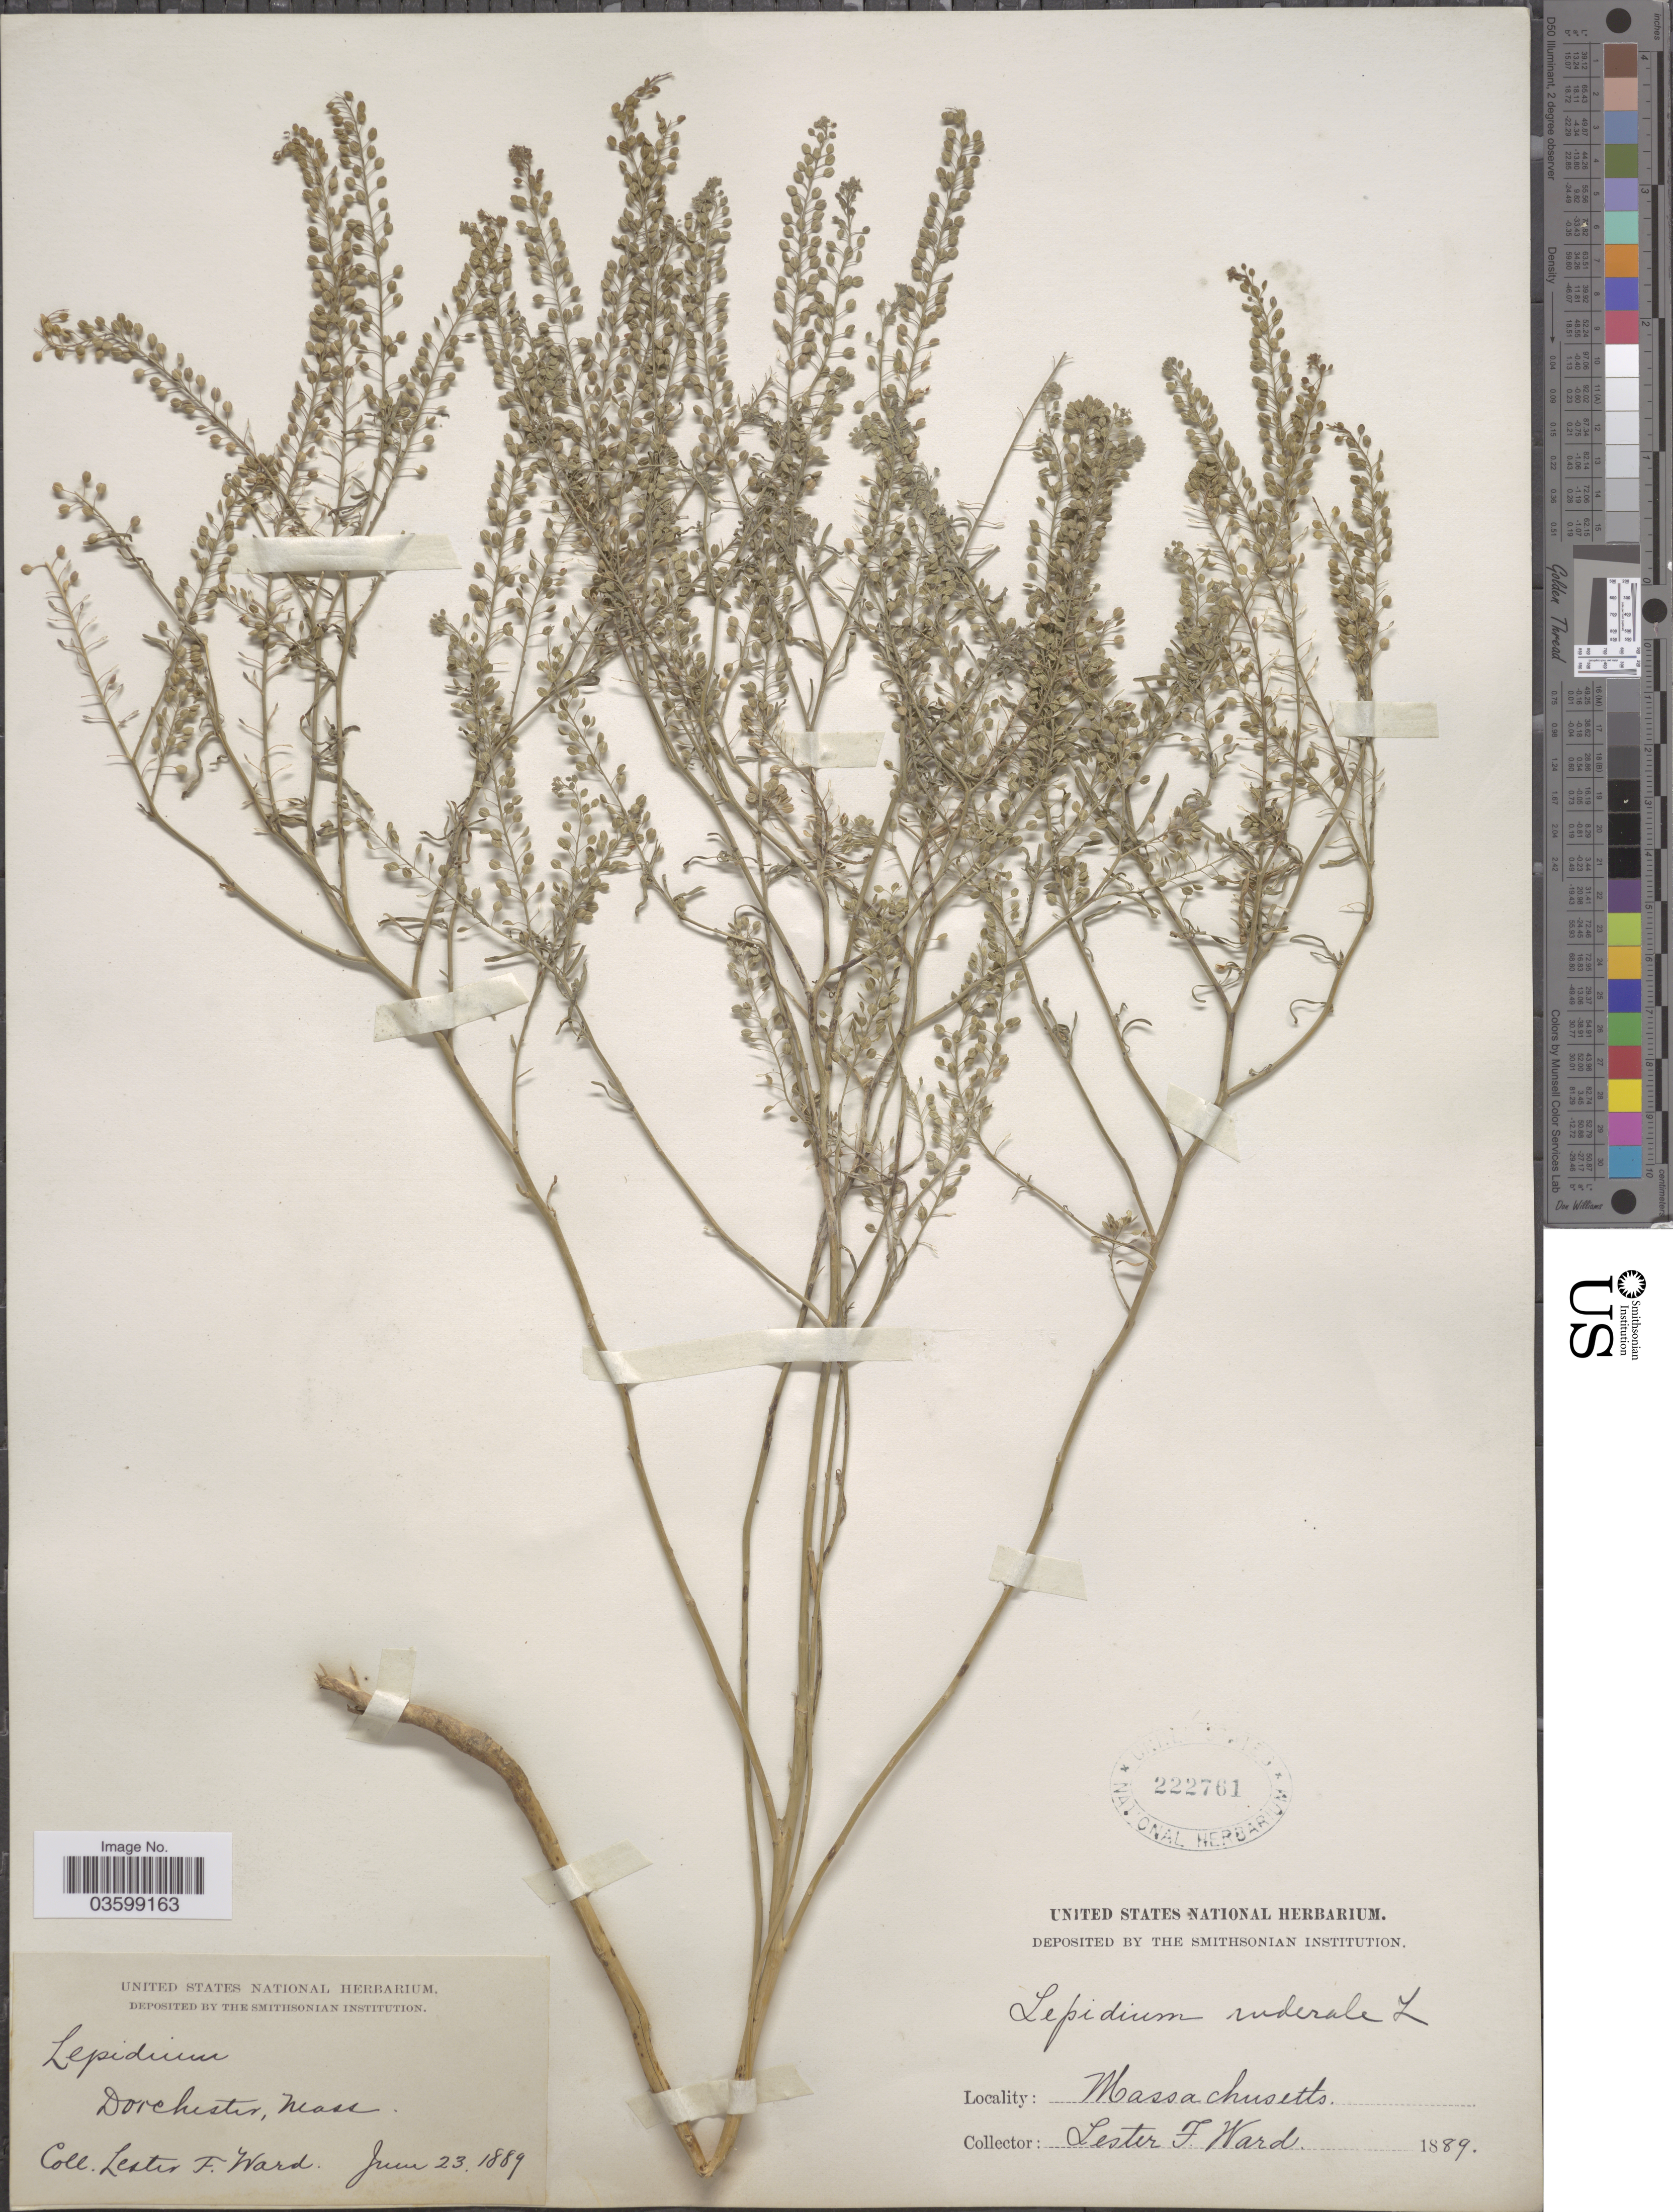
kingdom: Plantae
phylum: Tracheophyta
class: Magnoliopsida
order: Brassicales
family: Brassicaceae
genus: Lepidium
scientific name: Lepidium ruderale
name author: Burm. f.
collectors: L. F. Ward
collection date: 1889-06-23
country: United States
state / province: Massachusetts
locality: Dorchester.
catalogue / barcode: US 222761